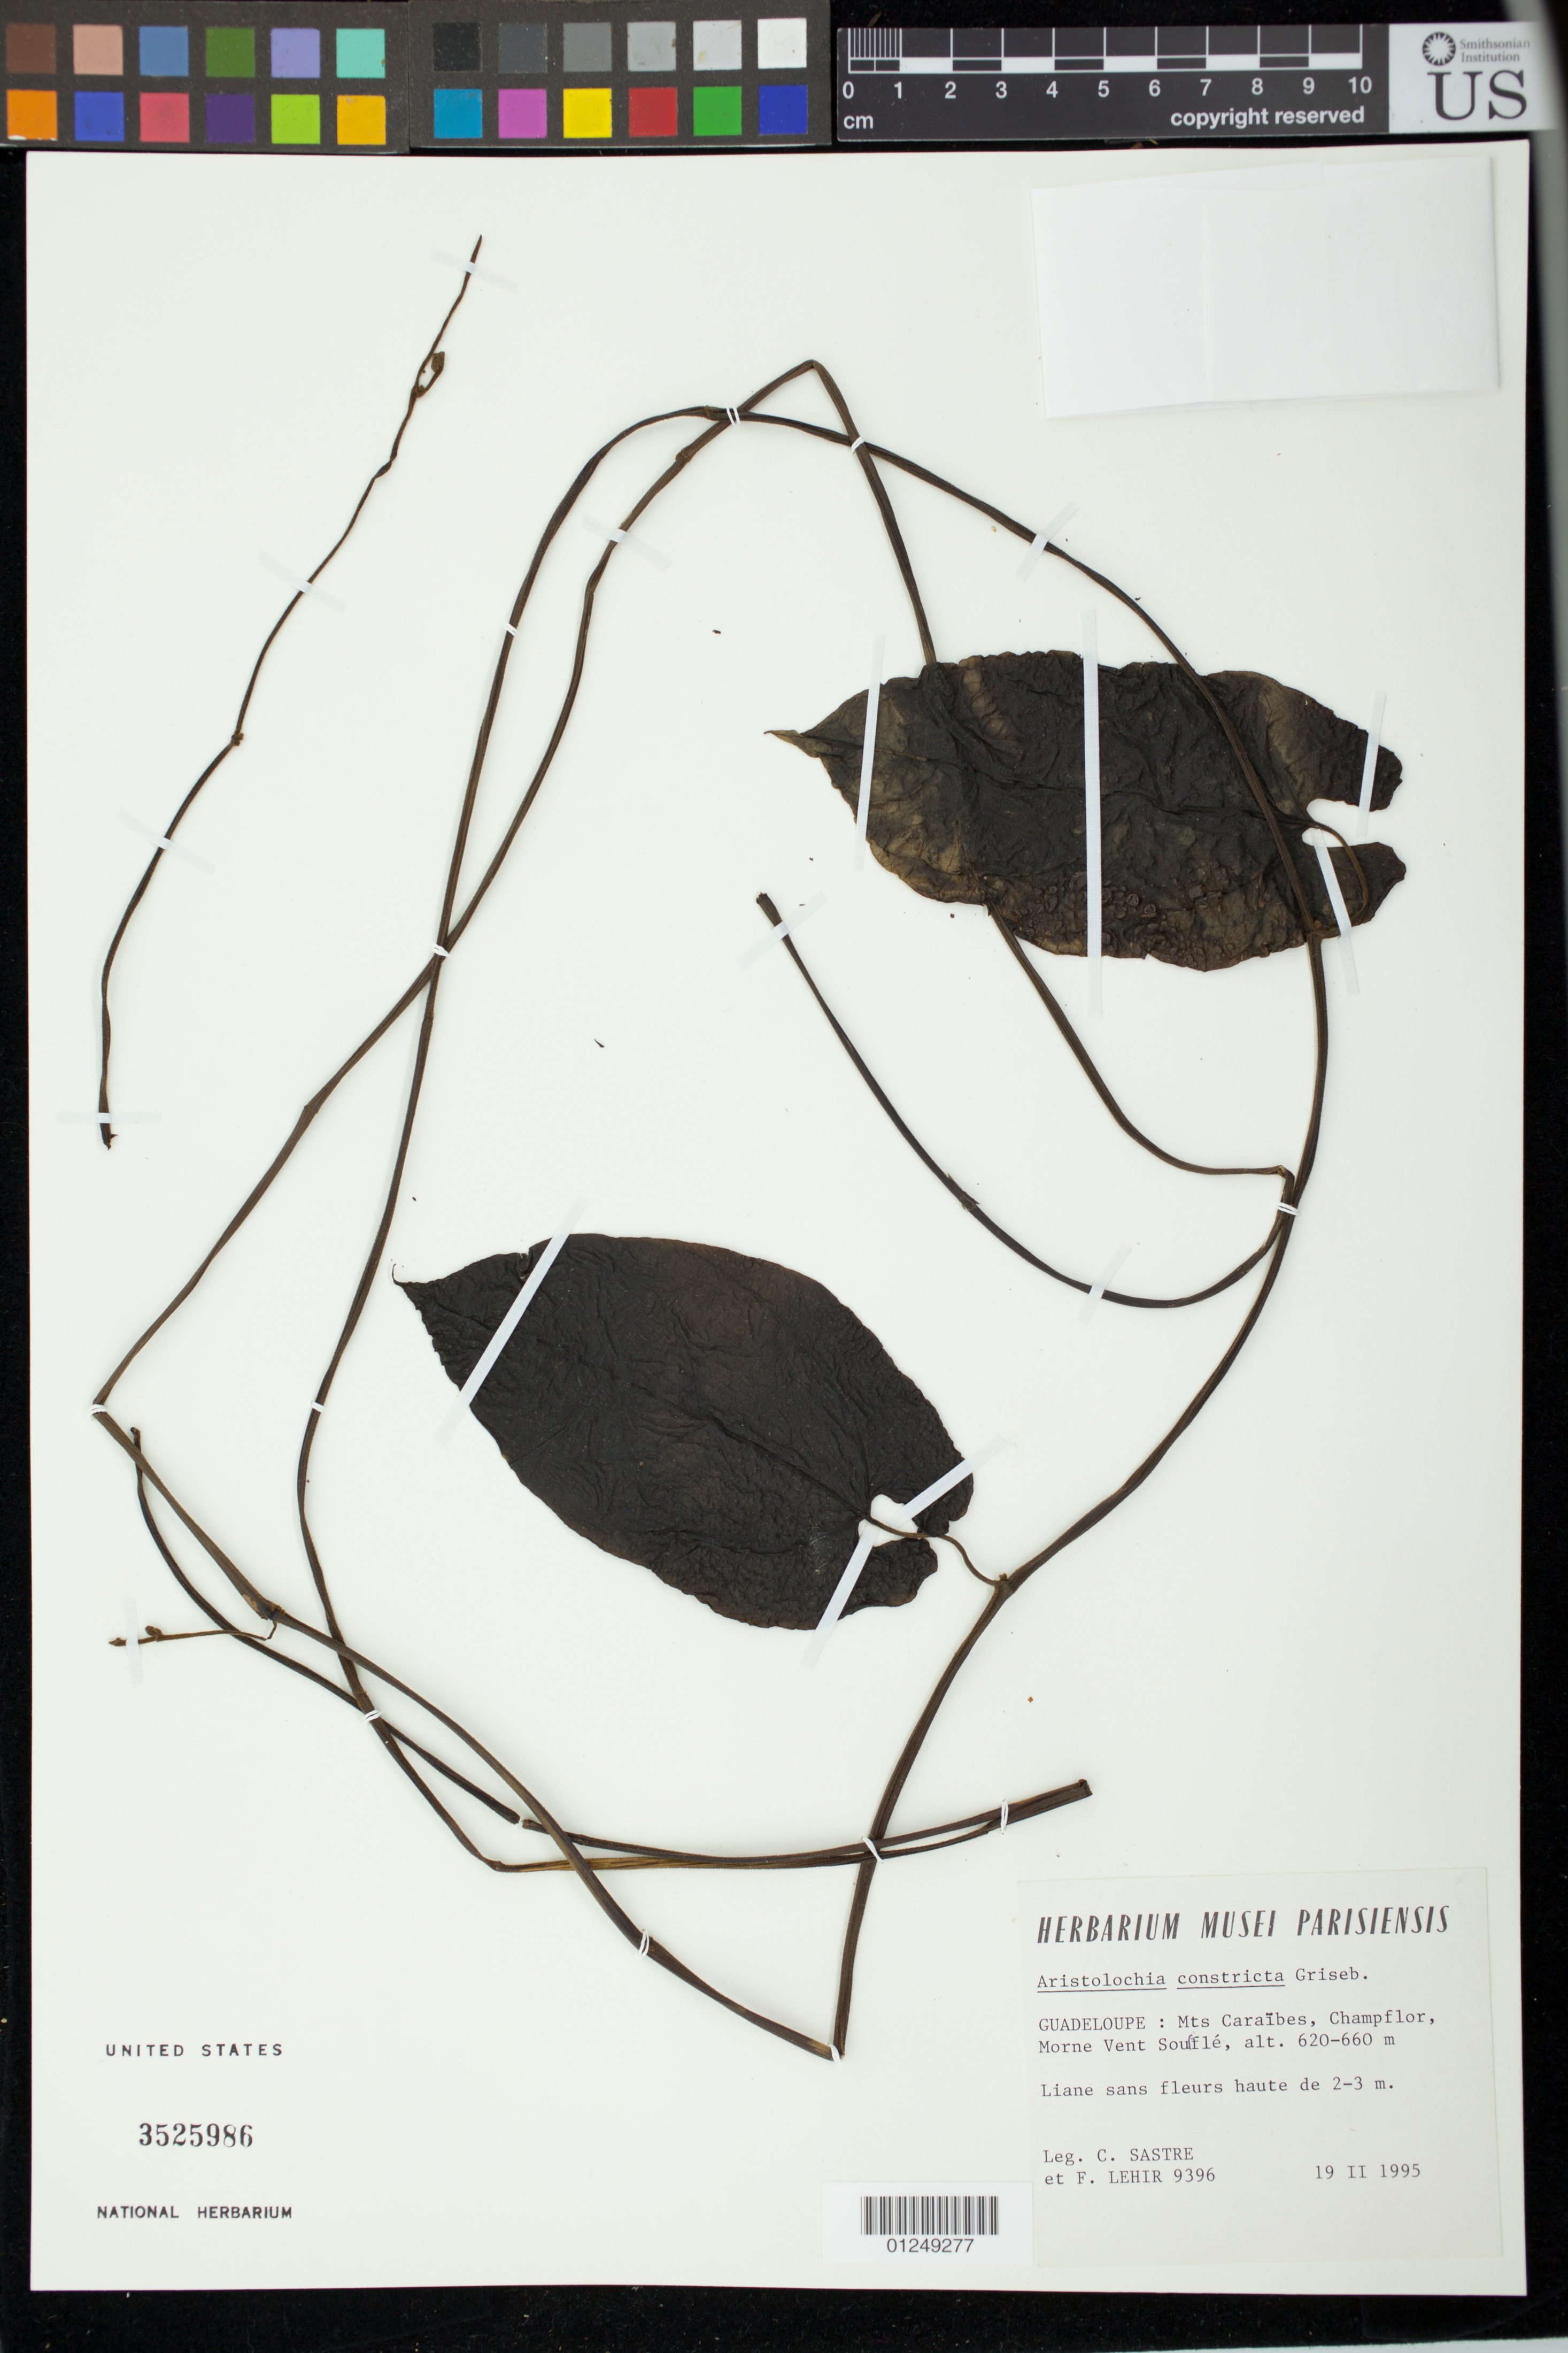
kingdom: Plantae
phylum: Tracheophyta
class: Magnoliopsida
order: Piperales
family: Aristolochiaceae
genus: Aristolochia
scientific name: Aristolochia constricta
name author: Griseb.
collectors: C. H. L. Sastre & F. Lehir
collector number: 9396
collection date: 1995-02-19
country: Guadeloupe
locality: Mts Caraibes, Chmpflor, Morne Vent Soufflé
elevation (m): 620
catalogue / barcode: US 3525986